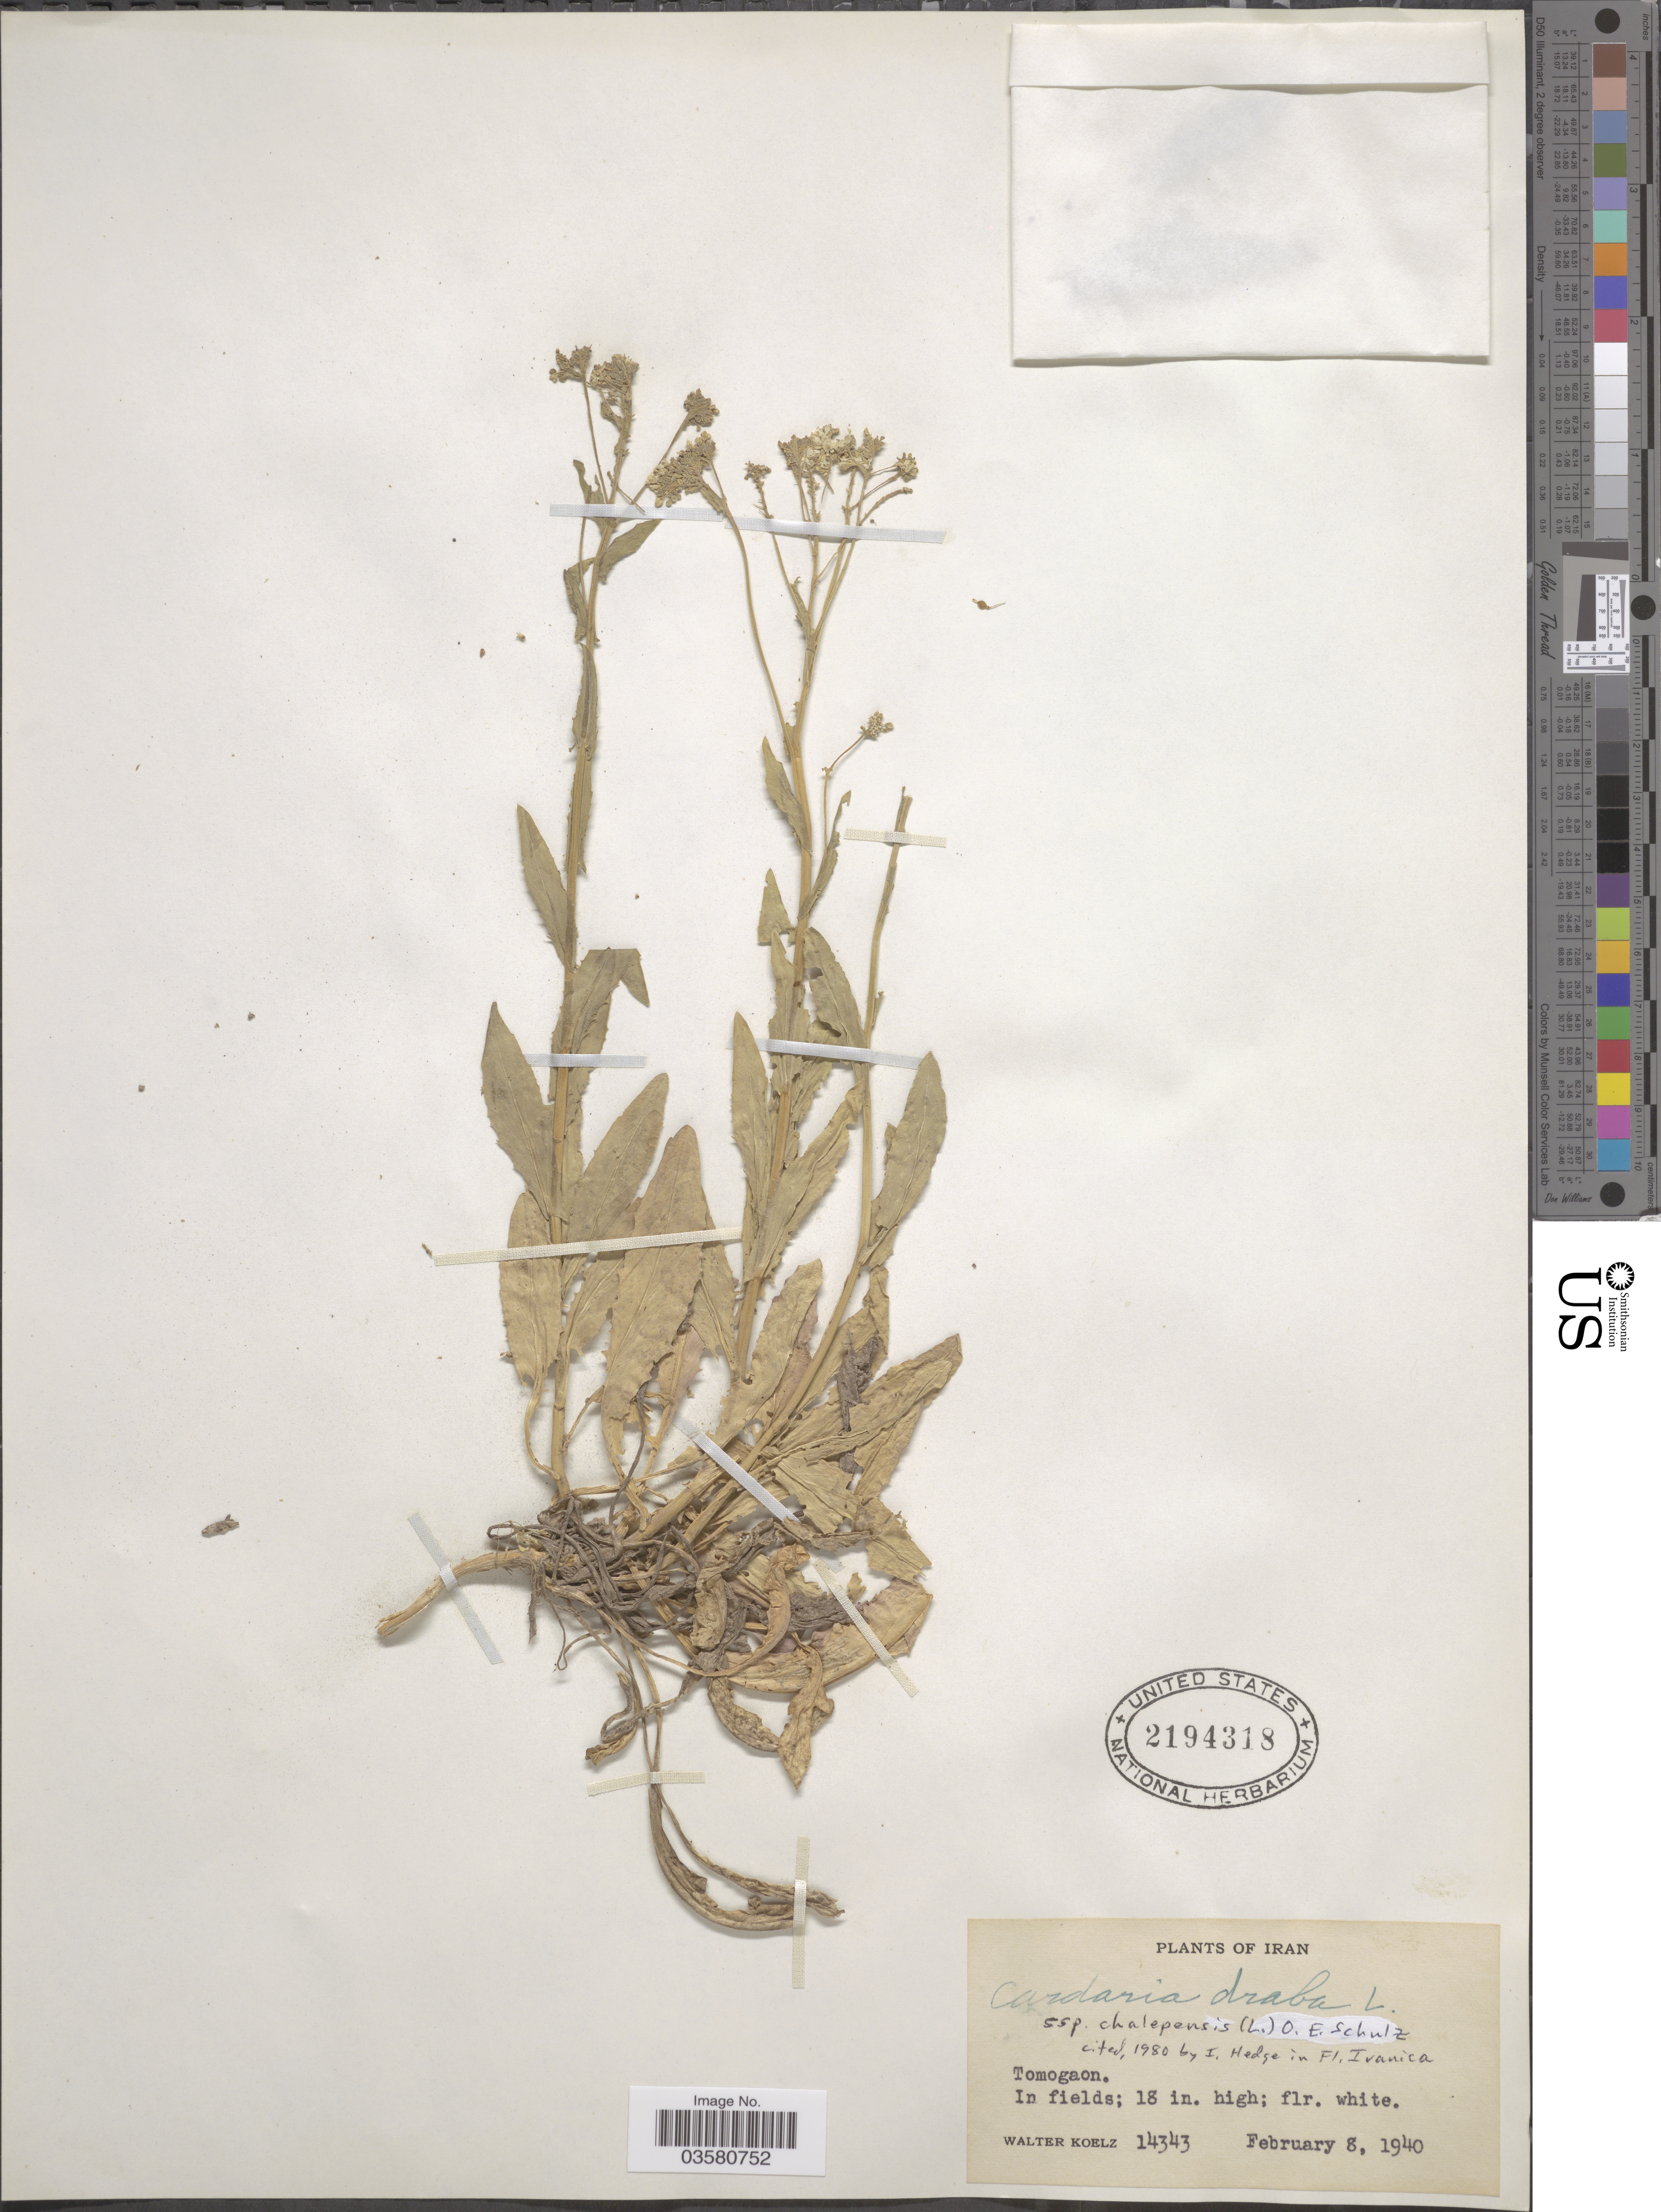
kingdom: Plantae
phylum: Tracheophyta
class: Magnoliopsida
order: Brassicales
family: Brassicaceae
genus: Lepidium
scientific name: Lepidium chalepense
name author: L.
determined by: Strong, M. T., (US), Smithsonian Institution - National Museum of Natural History (UNITED STATES)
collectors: W. N. Koelz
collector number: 14343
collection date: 1940-02-08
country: Iran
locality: Tomogaon.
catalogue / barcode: US 2194318